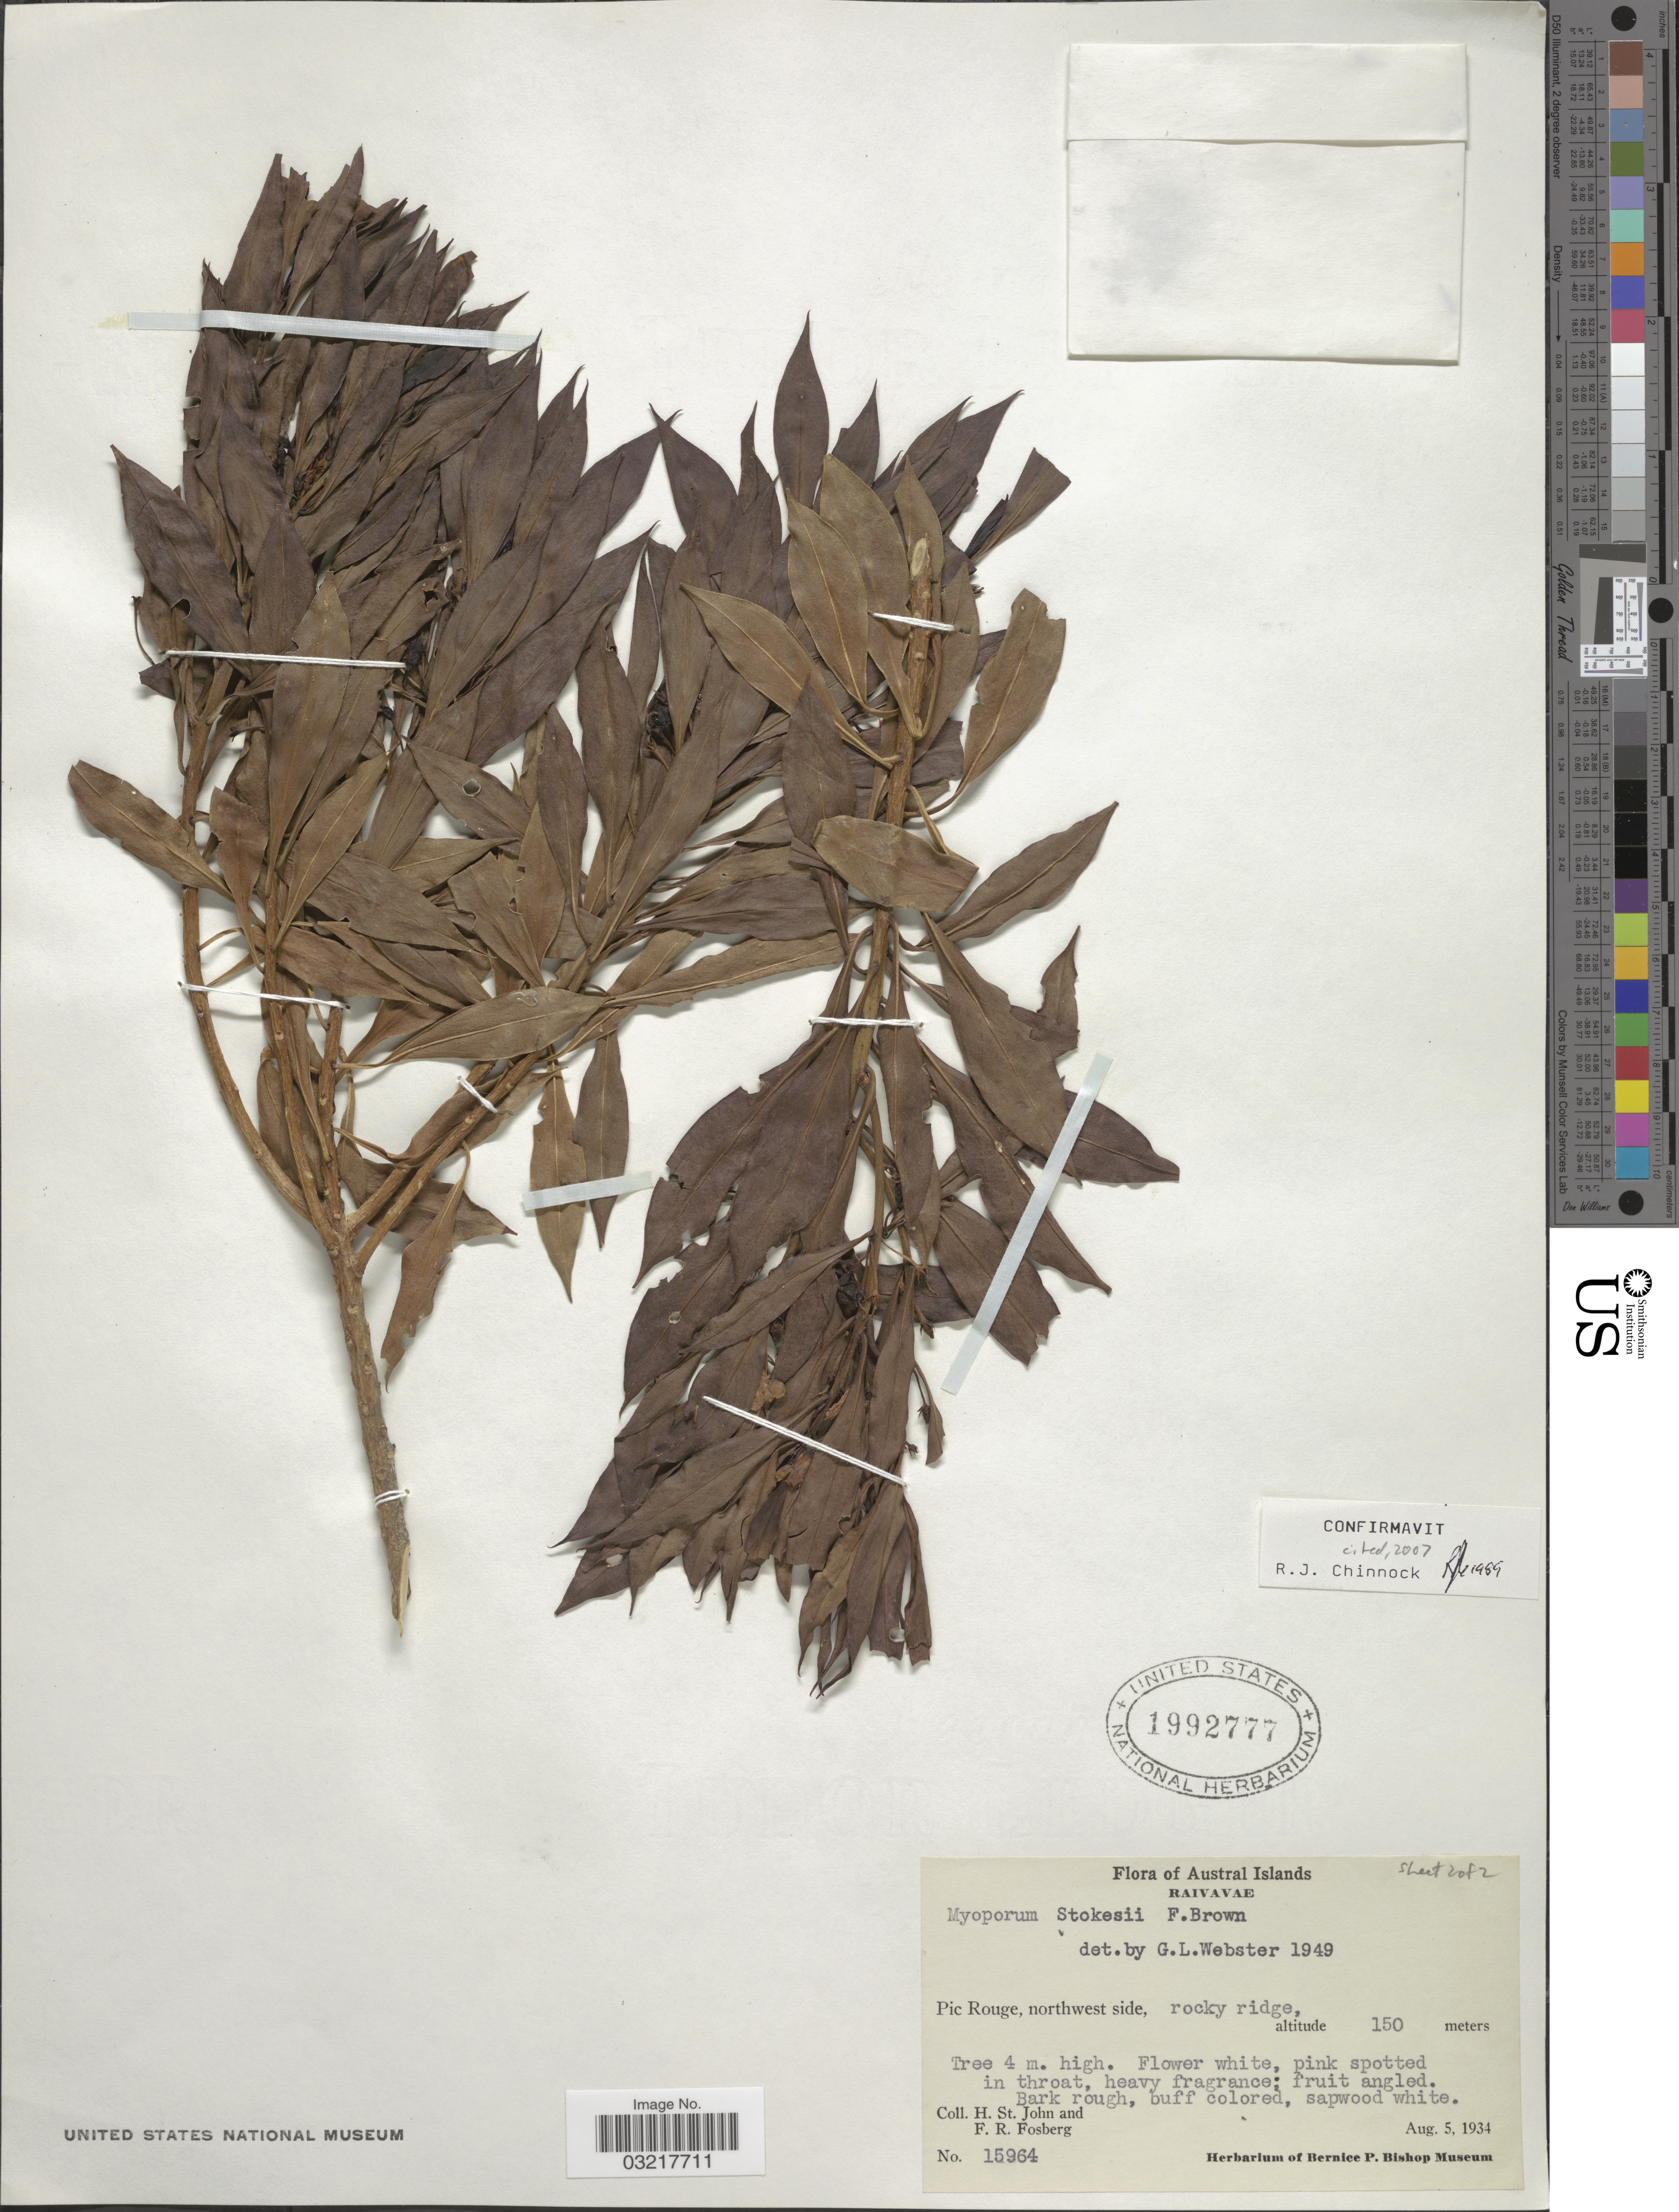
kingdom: Plantae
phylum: Tracheophyta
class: Magnoliopsida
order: Lamiales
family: Scrophulariaceae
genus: Myoporum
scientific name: Myoporum stokesii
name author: F. Br.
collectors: H. St. John & F. R. Fosberg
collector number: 15964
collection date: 1934-08-05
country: French Polynesia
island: Raivavae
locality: Austral Islands. Raivavae. Pic Rouge, northwest side.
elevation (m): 150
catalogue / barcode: US 1992777